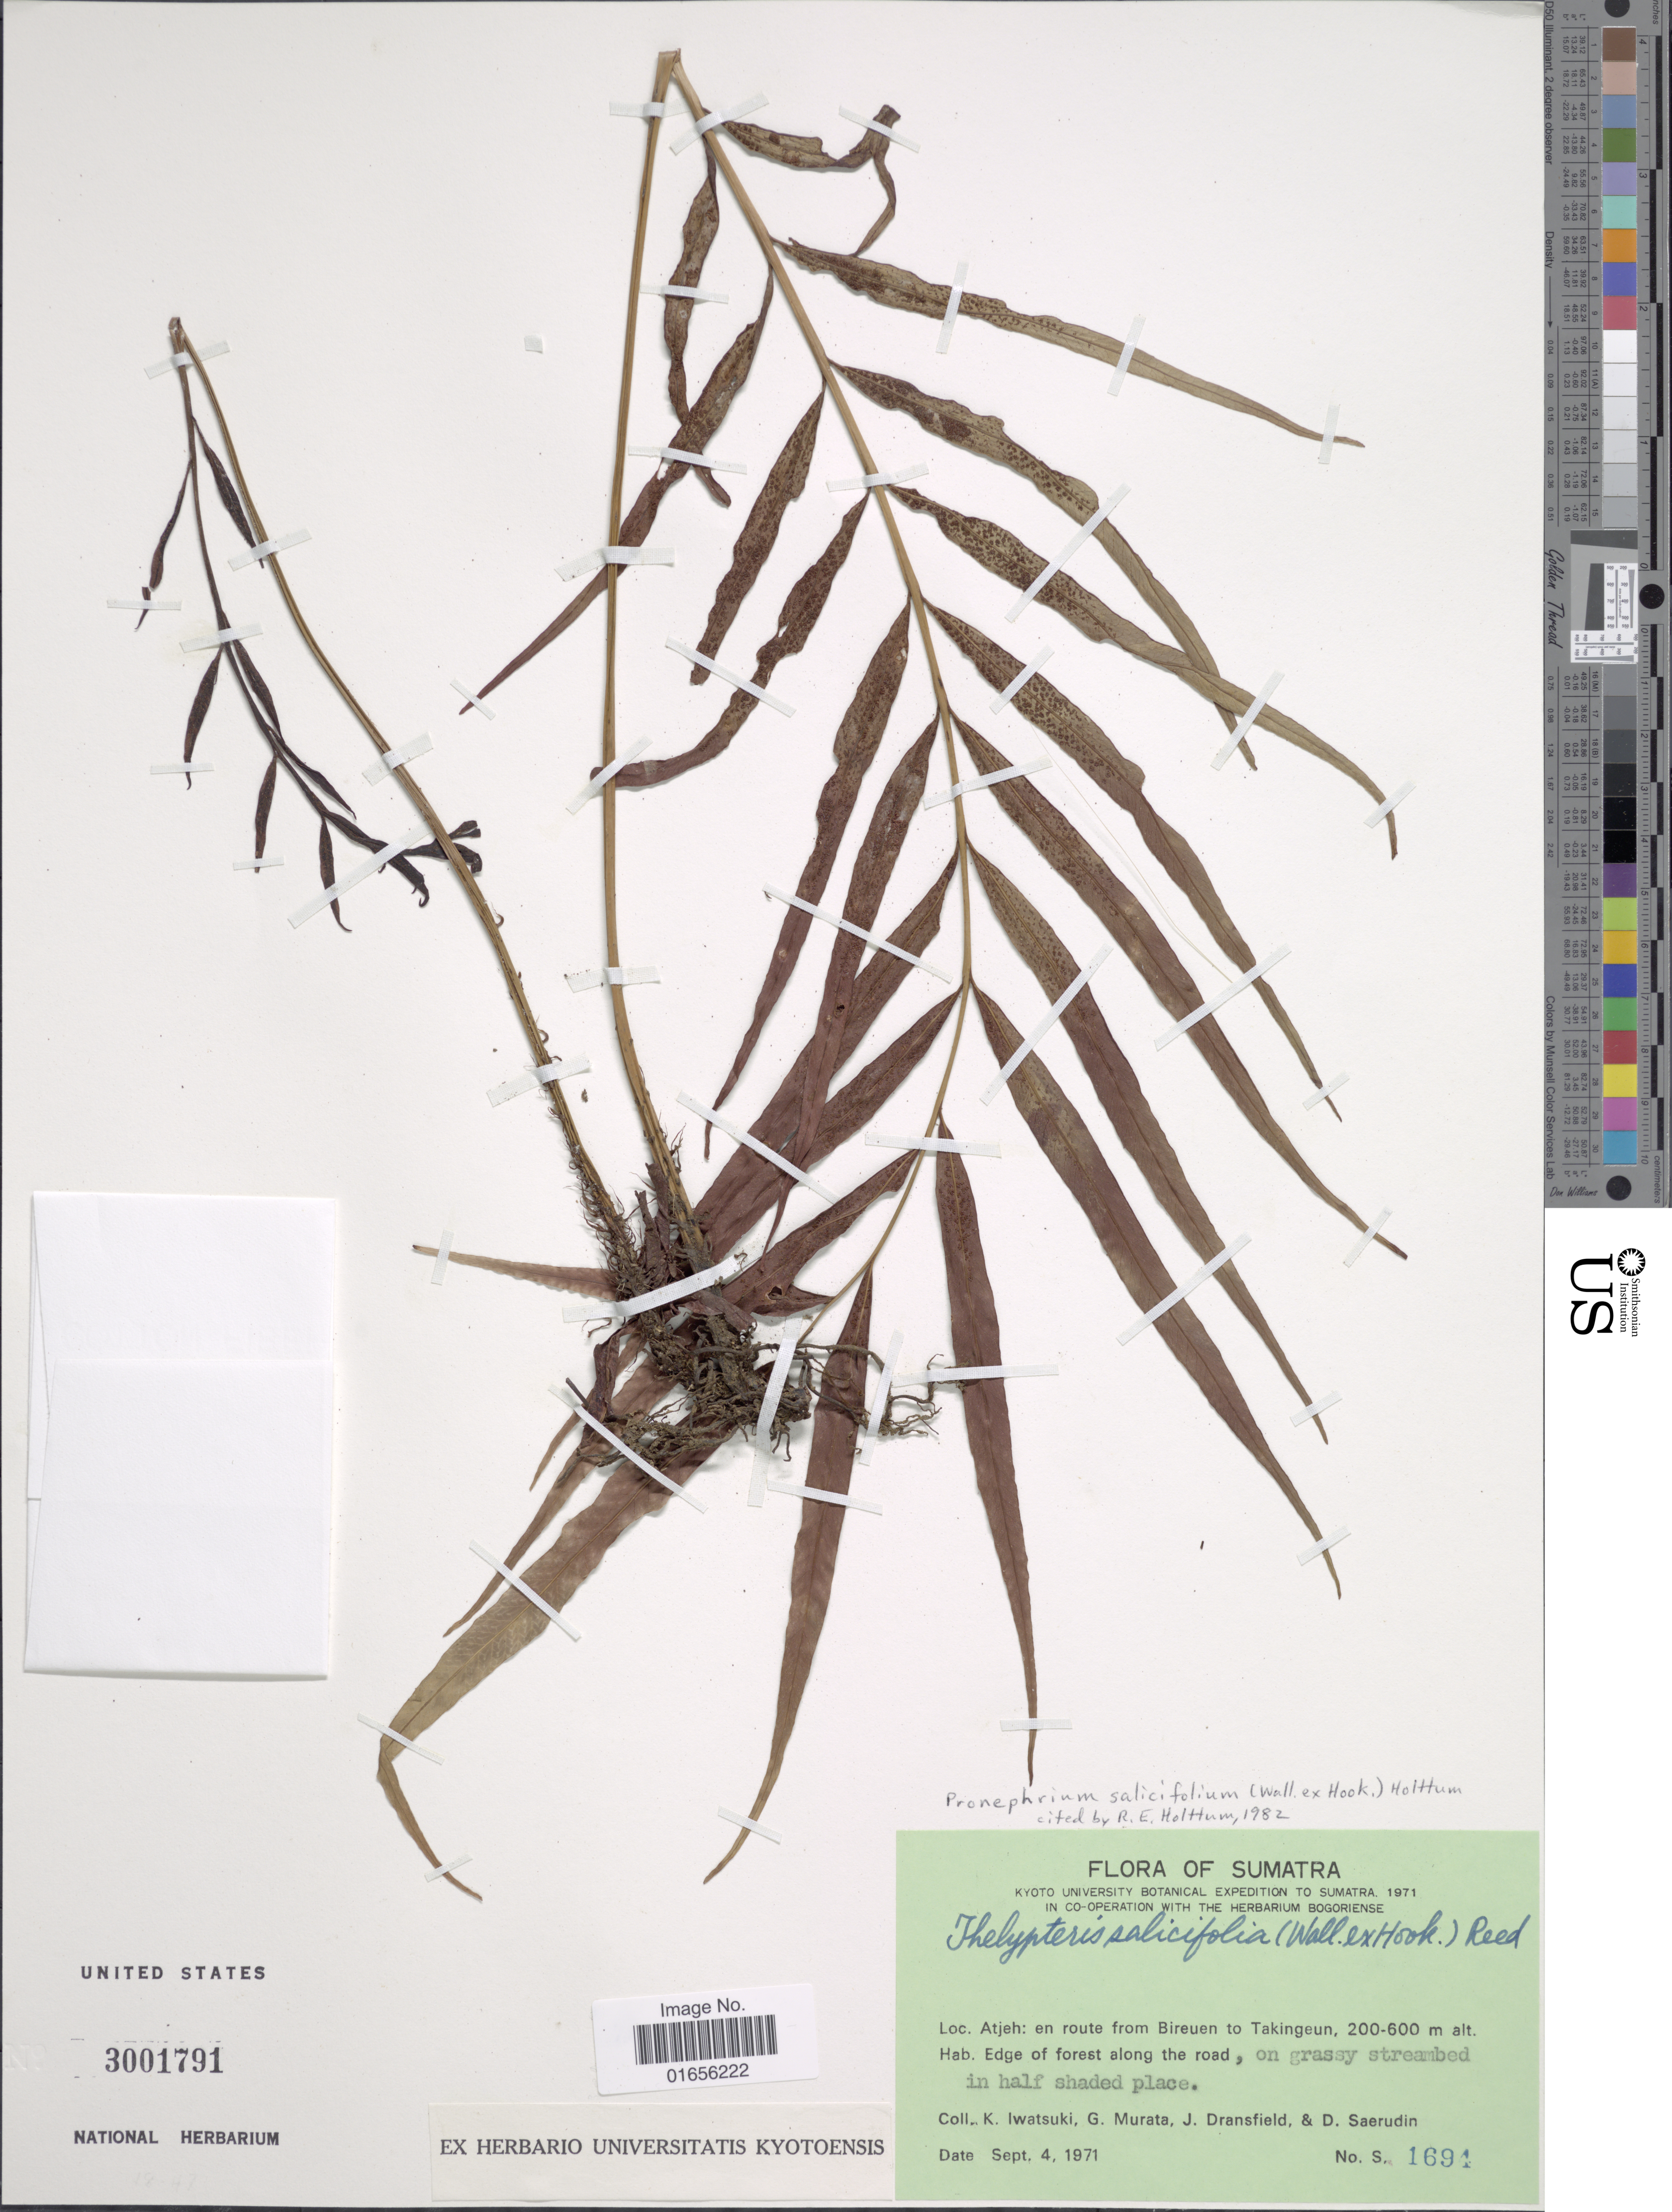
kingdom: Plantae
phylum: Tracheophyta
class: Polypodiopsida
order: Polypodiales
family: Thelypteridaceae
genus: Pronephrium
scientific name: Pronephrium salicifolium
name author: (Wall.) Holttum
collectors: K. Iwatsuki, G. Murata, J. Dransfield & D. Saerudin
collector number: S 1691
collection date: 1971-09-04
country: Indonesia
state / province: Sumatra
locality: Sumatra, Loc. Atjeh: en route from Bireuen to Takingeun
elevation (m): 200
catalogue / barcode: US 3001791